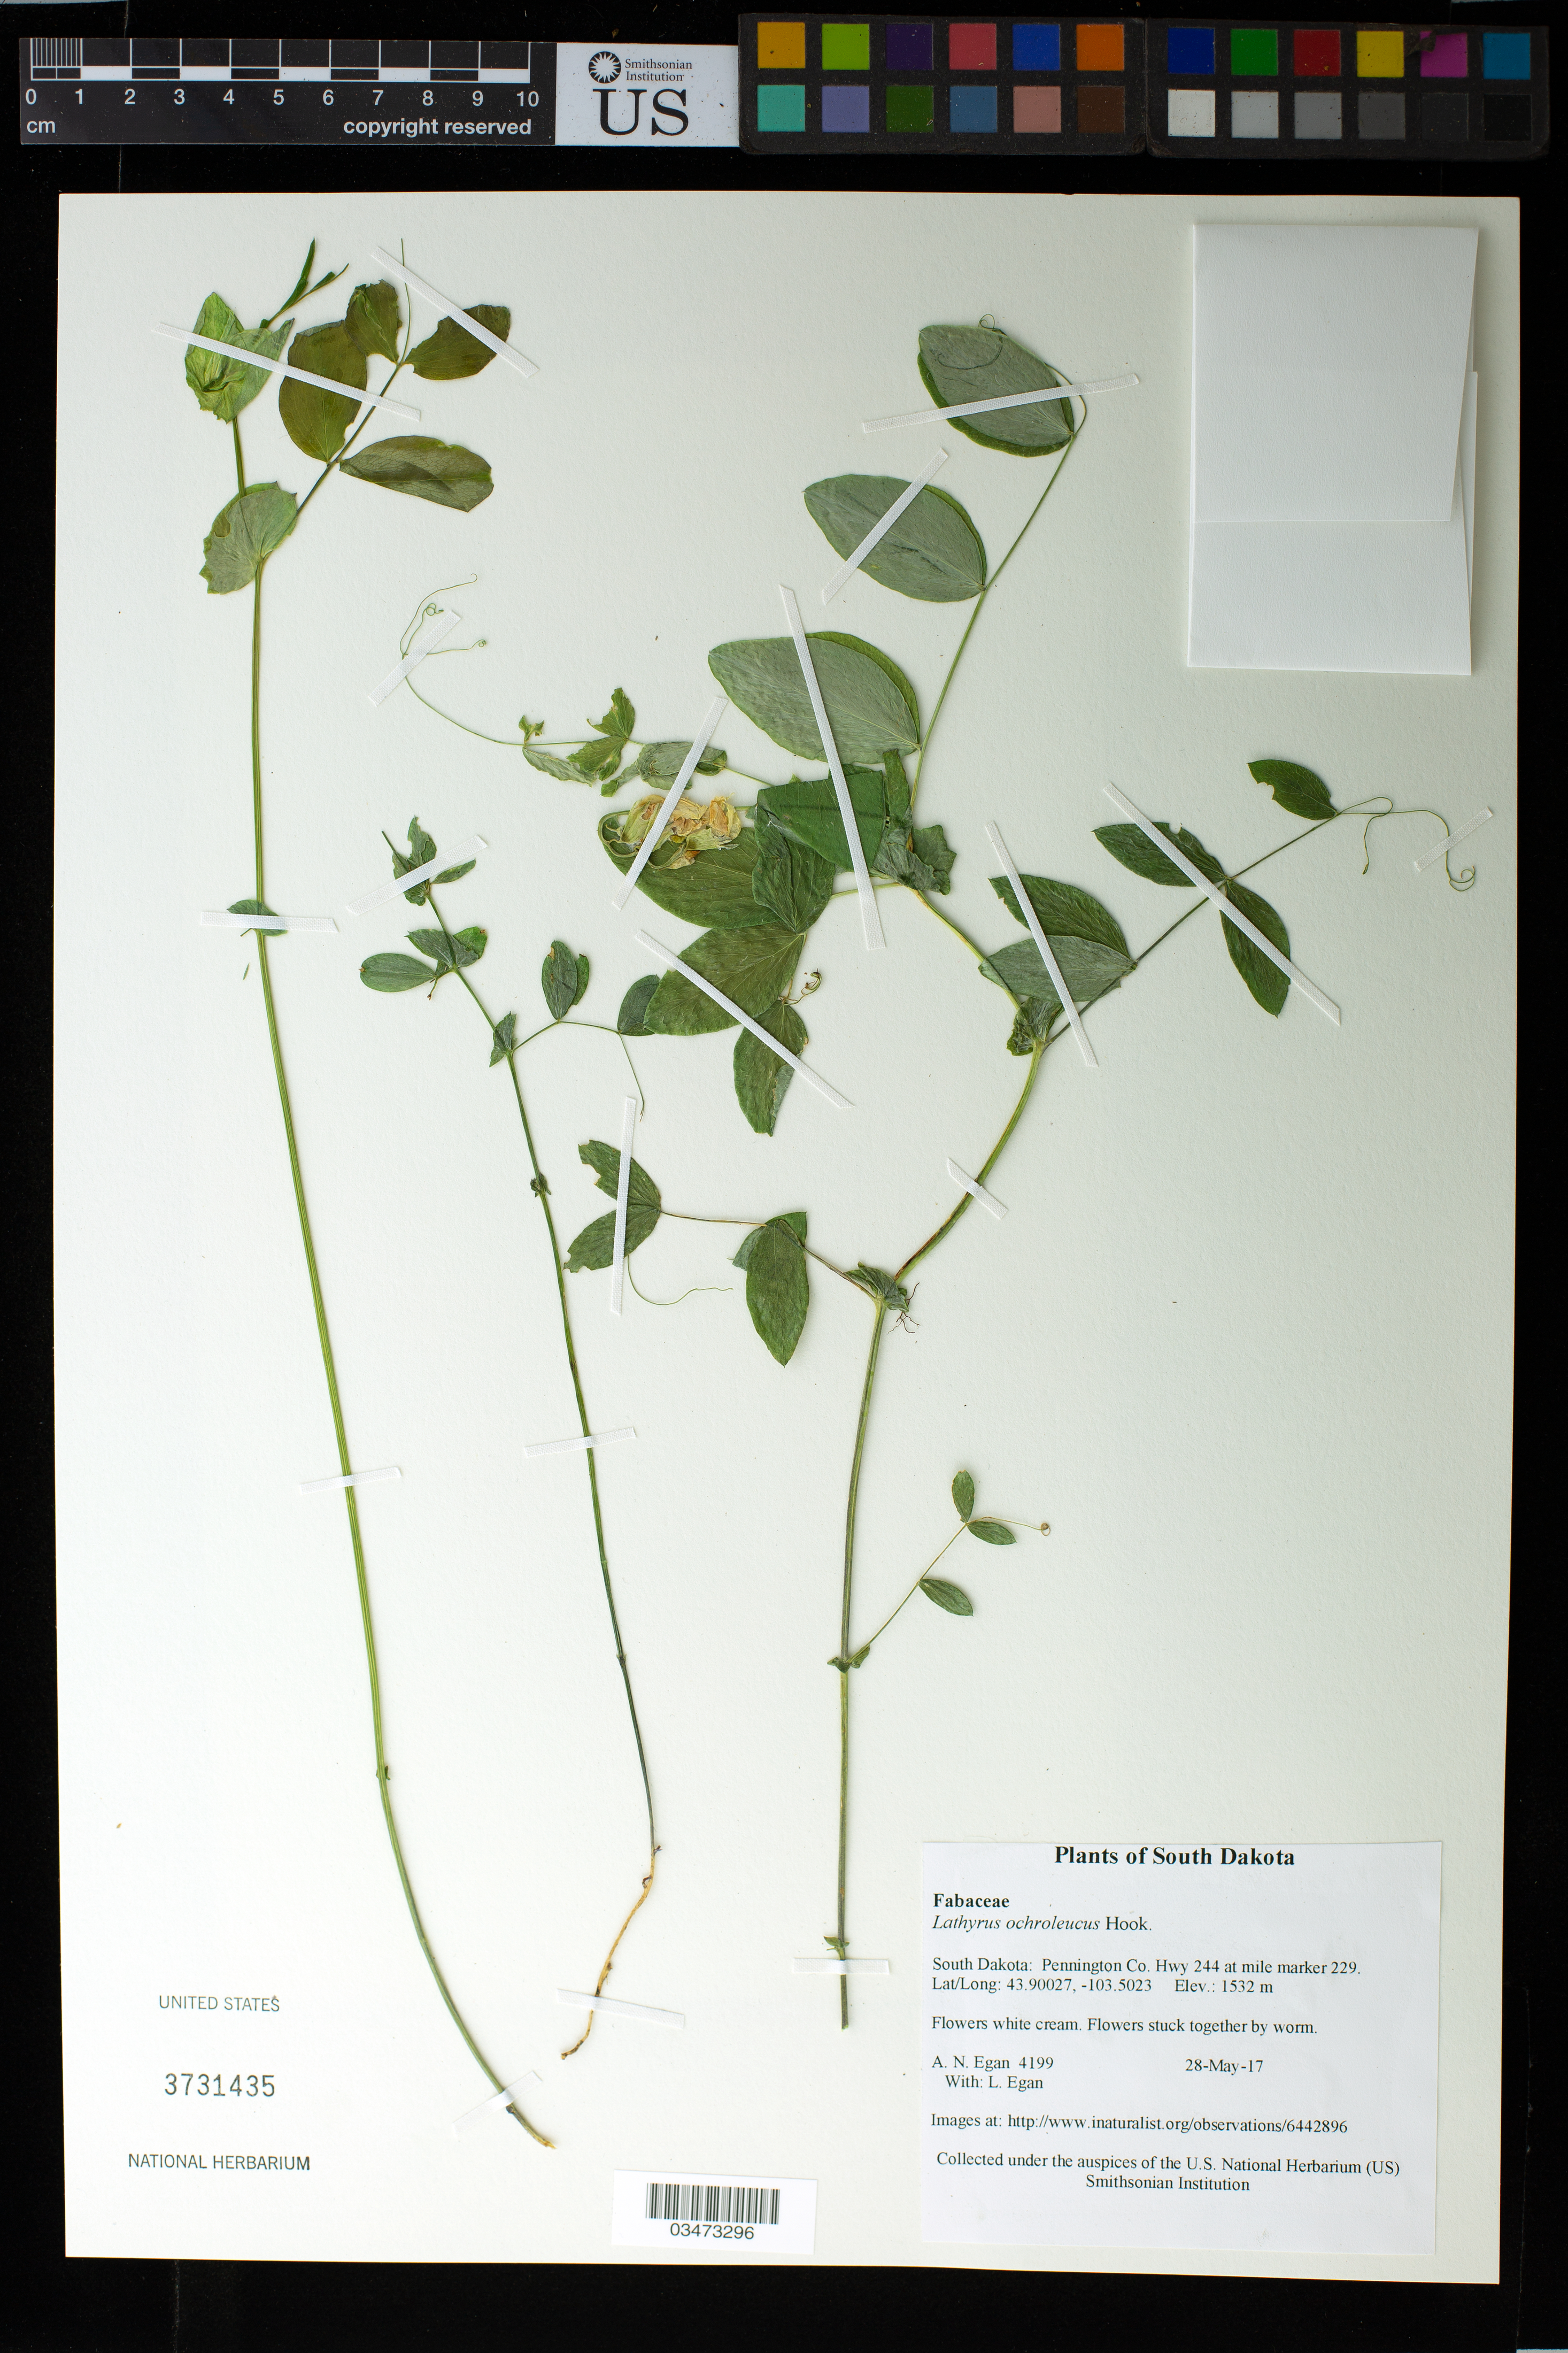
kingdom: Plantae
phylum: Tracheophyta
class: Magnoliopsida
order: Fabales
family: Fabaceae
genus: Lathyrus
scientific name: Lathyrus ochroleucus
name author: Hook.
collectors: A. N. Egan & L. Egan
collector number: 4199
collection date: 2017-05-28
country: United States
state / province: South Dakota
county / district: Pennington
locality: Hwy 244 at mile marker 229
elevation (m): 1532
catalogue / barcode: US 3731435